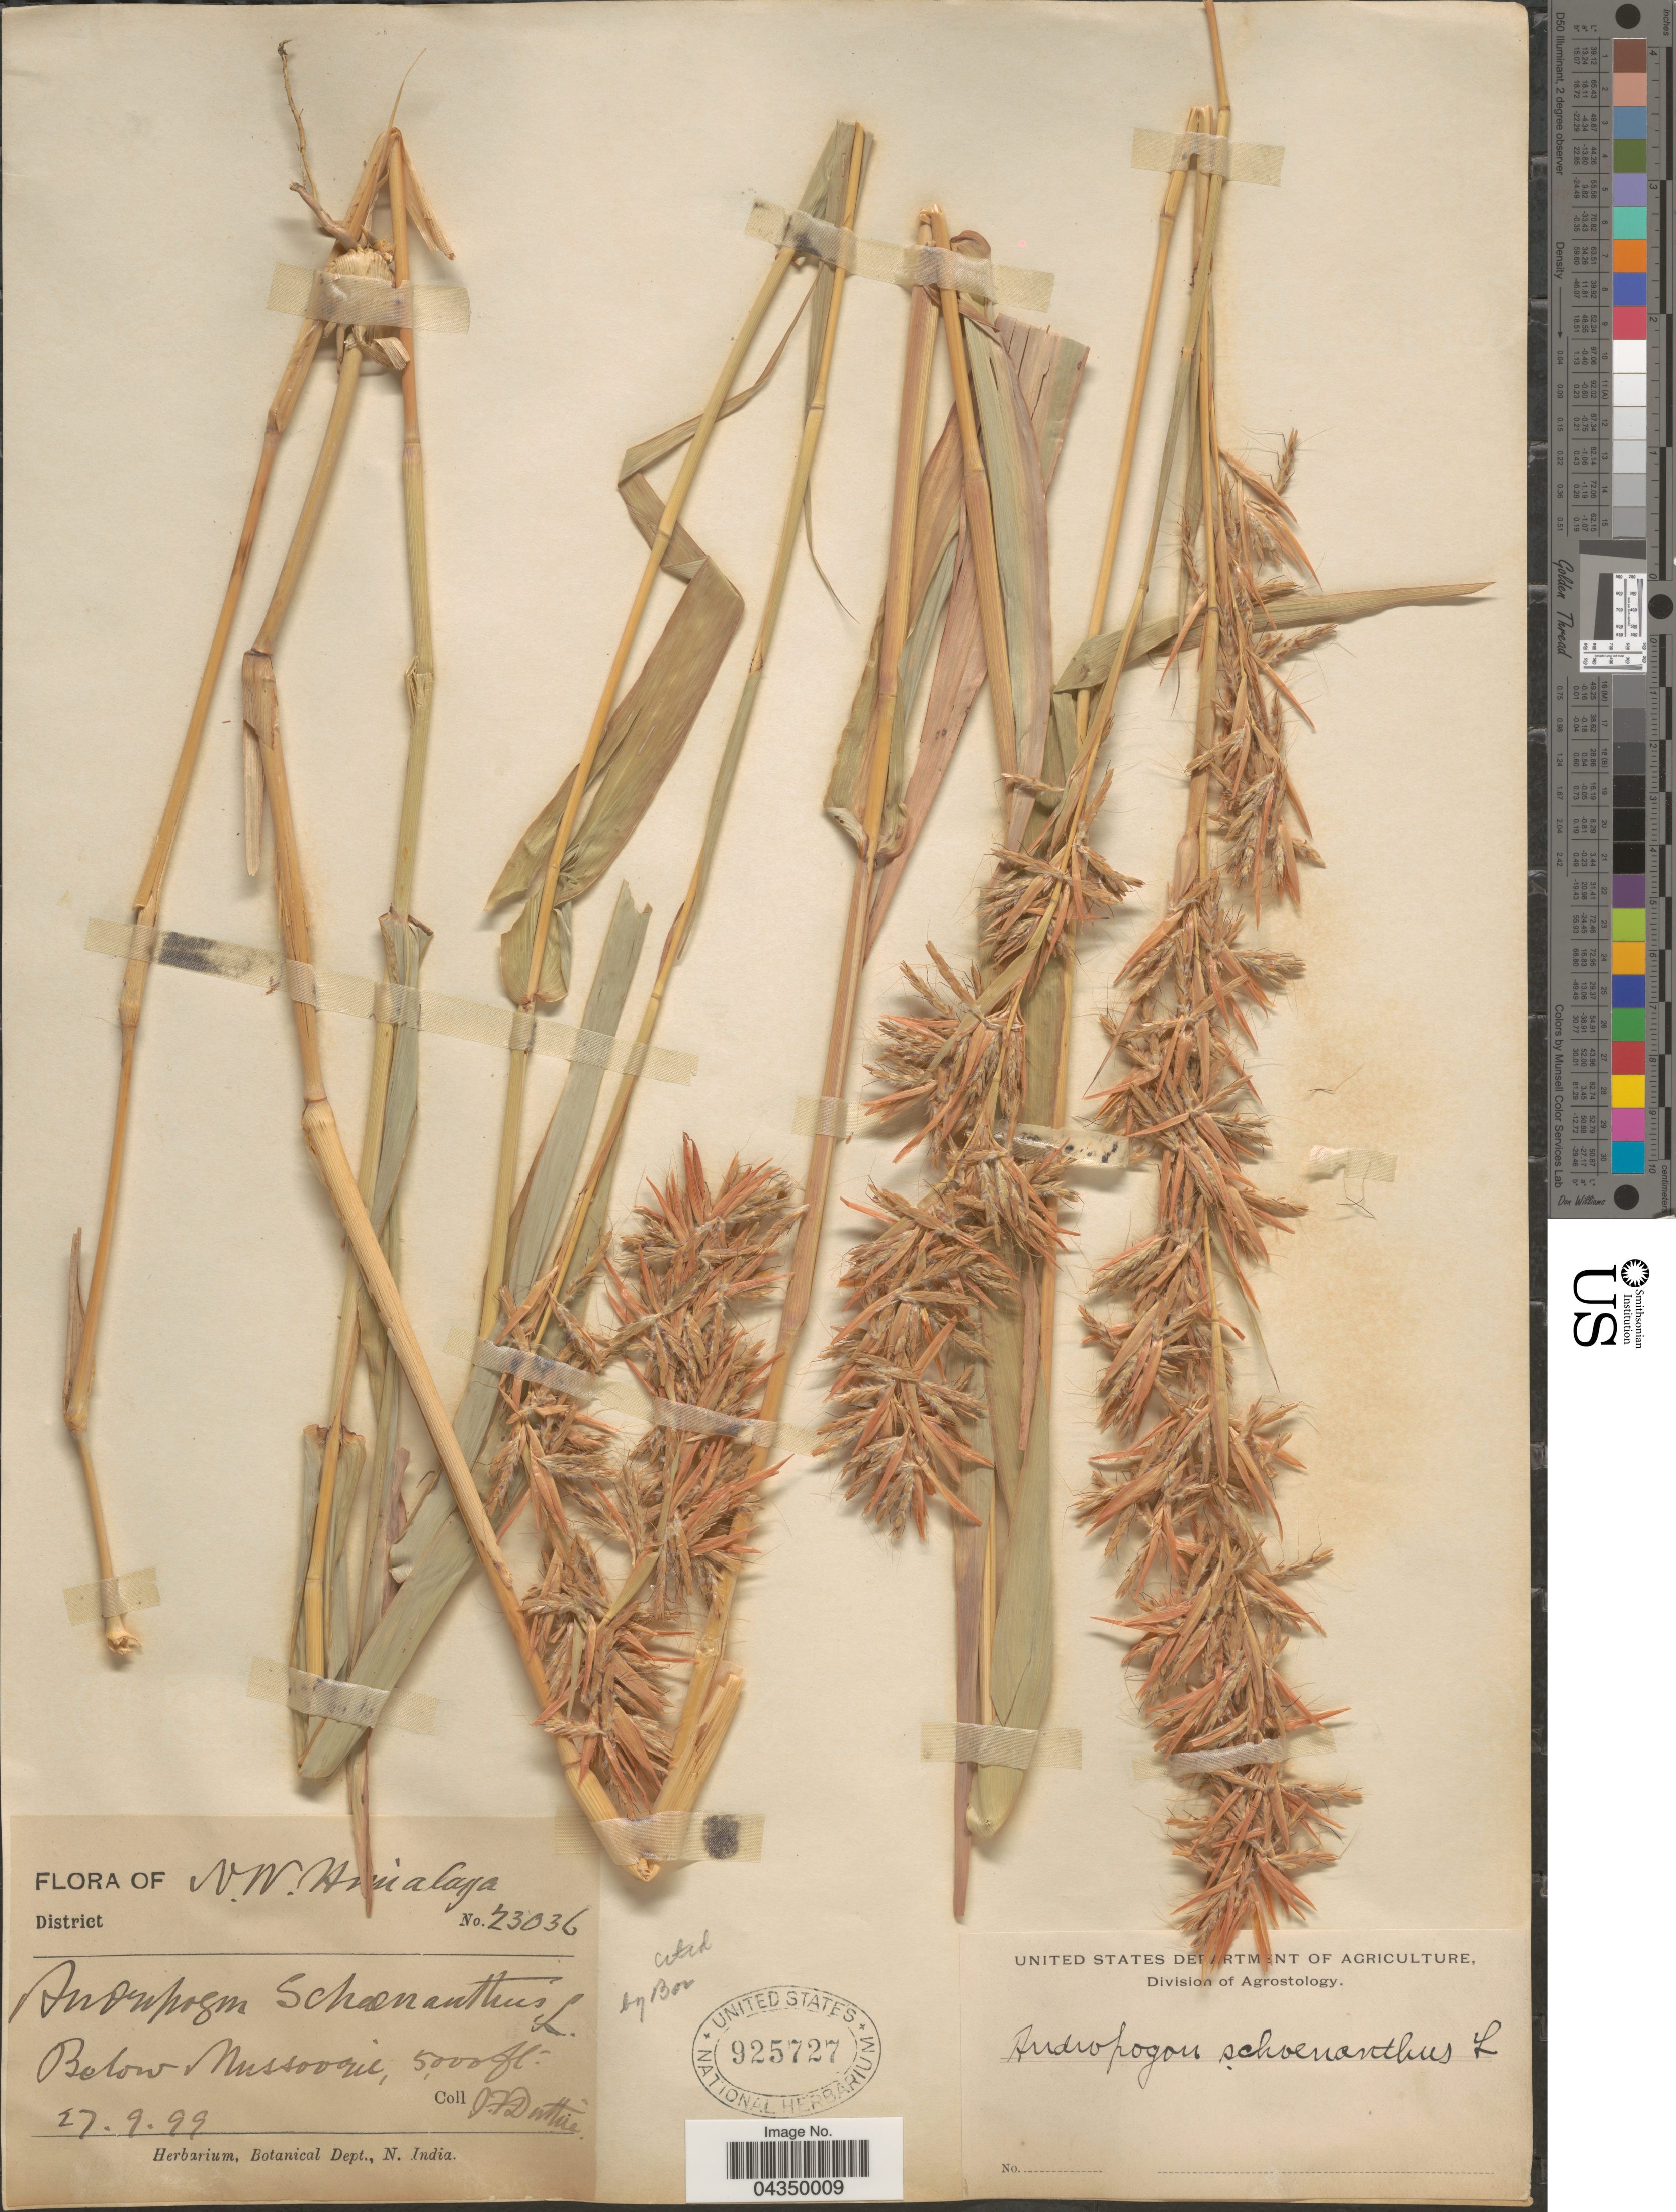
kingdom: Plantae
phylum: Tracheophyta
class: Liliopsida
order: Poales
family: Poaceae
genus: Cymbopogon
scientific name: Cymbopogon martini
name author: (Roxb.) Stapf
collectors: J. F. Duthie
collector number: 23036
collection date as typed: Transcribed d/m/y: 27/9/99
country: India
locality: N. W. Himalaya. Below Mussoorie.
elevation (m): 1524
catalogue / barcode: US 925727